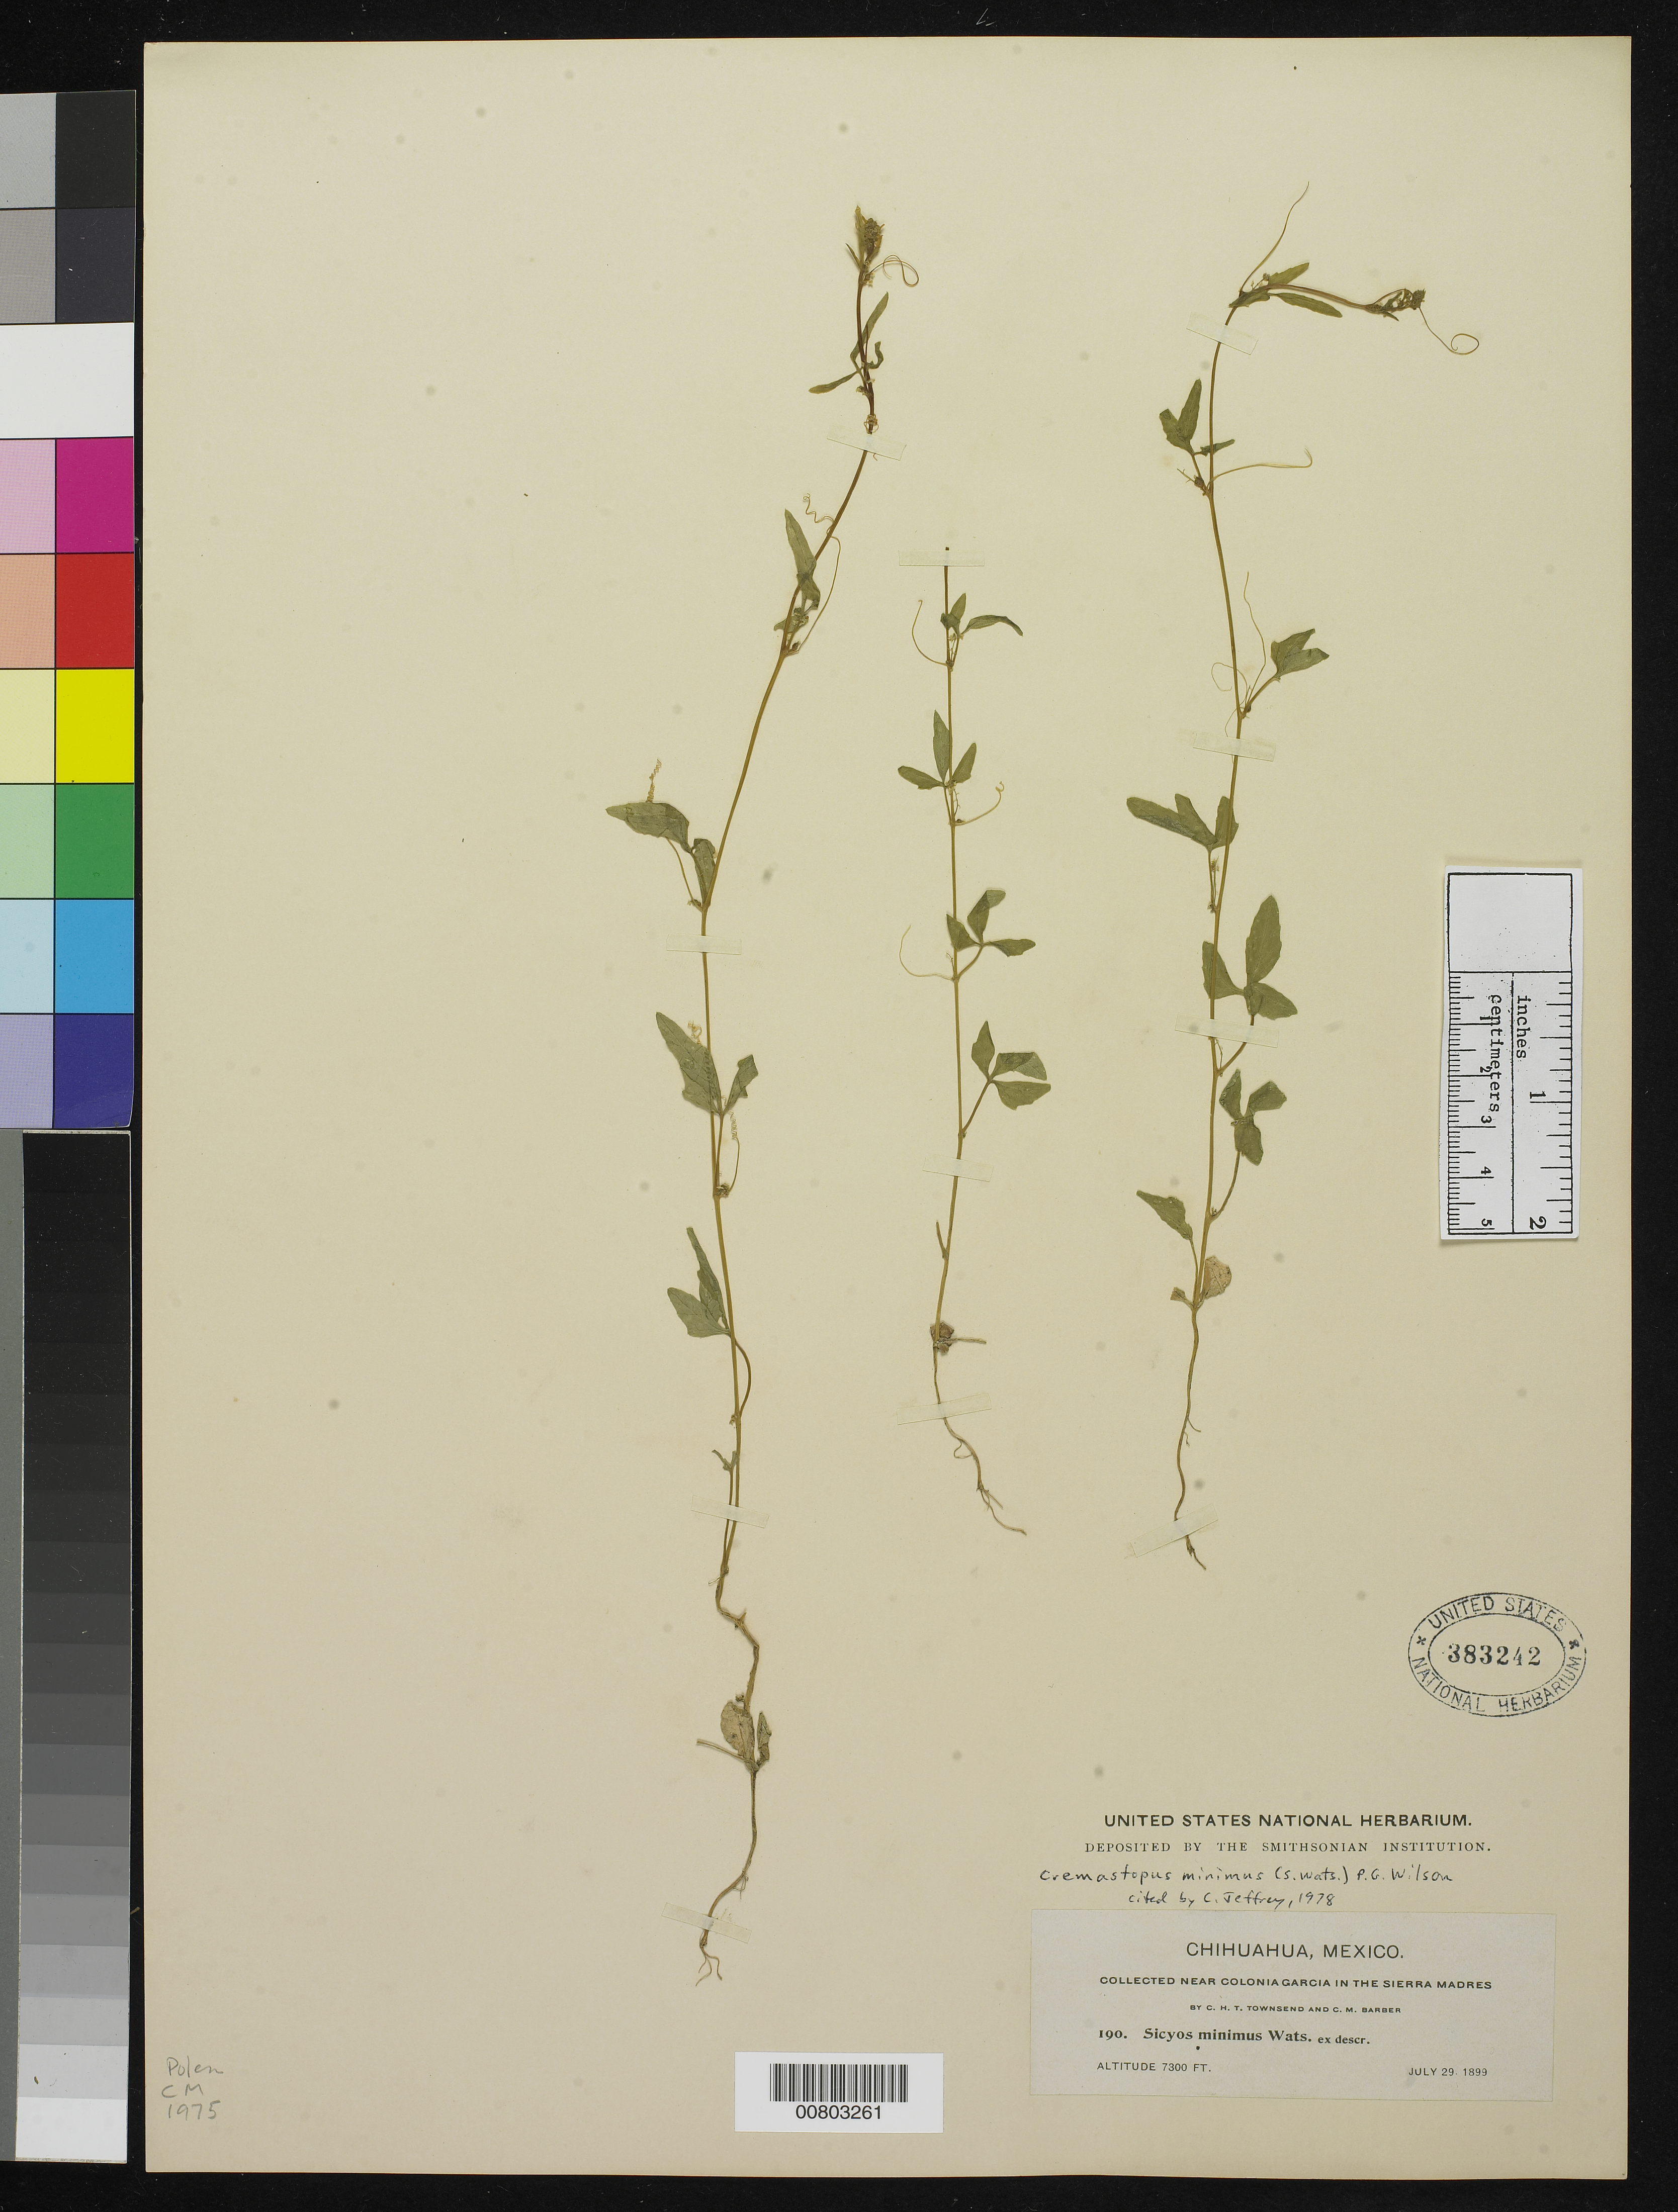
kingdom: Plantae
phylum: Tracheophyta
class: Magnoliopsida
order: Cucurbitales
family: Cucurbitaceae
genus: Cremastopus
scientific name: Cremastopus minimus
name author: (S. Watson) Paul G. Wilson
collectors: C. H. T. Townsend & C. Barber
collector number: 190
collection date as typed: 29 Jul 1899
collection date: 1899-07-29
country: Mexico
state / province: Chihuahua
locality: Near Colonia García in the Sierra Madre, Chihuahua.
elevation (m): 2225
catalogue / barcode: US 383242